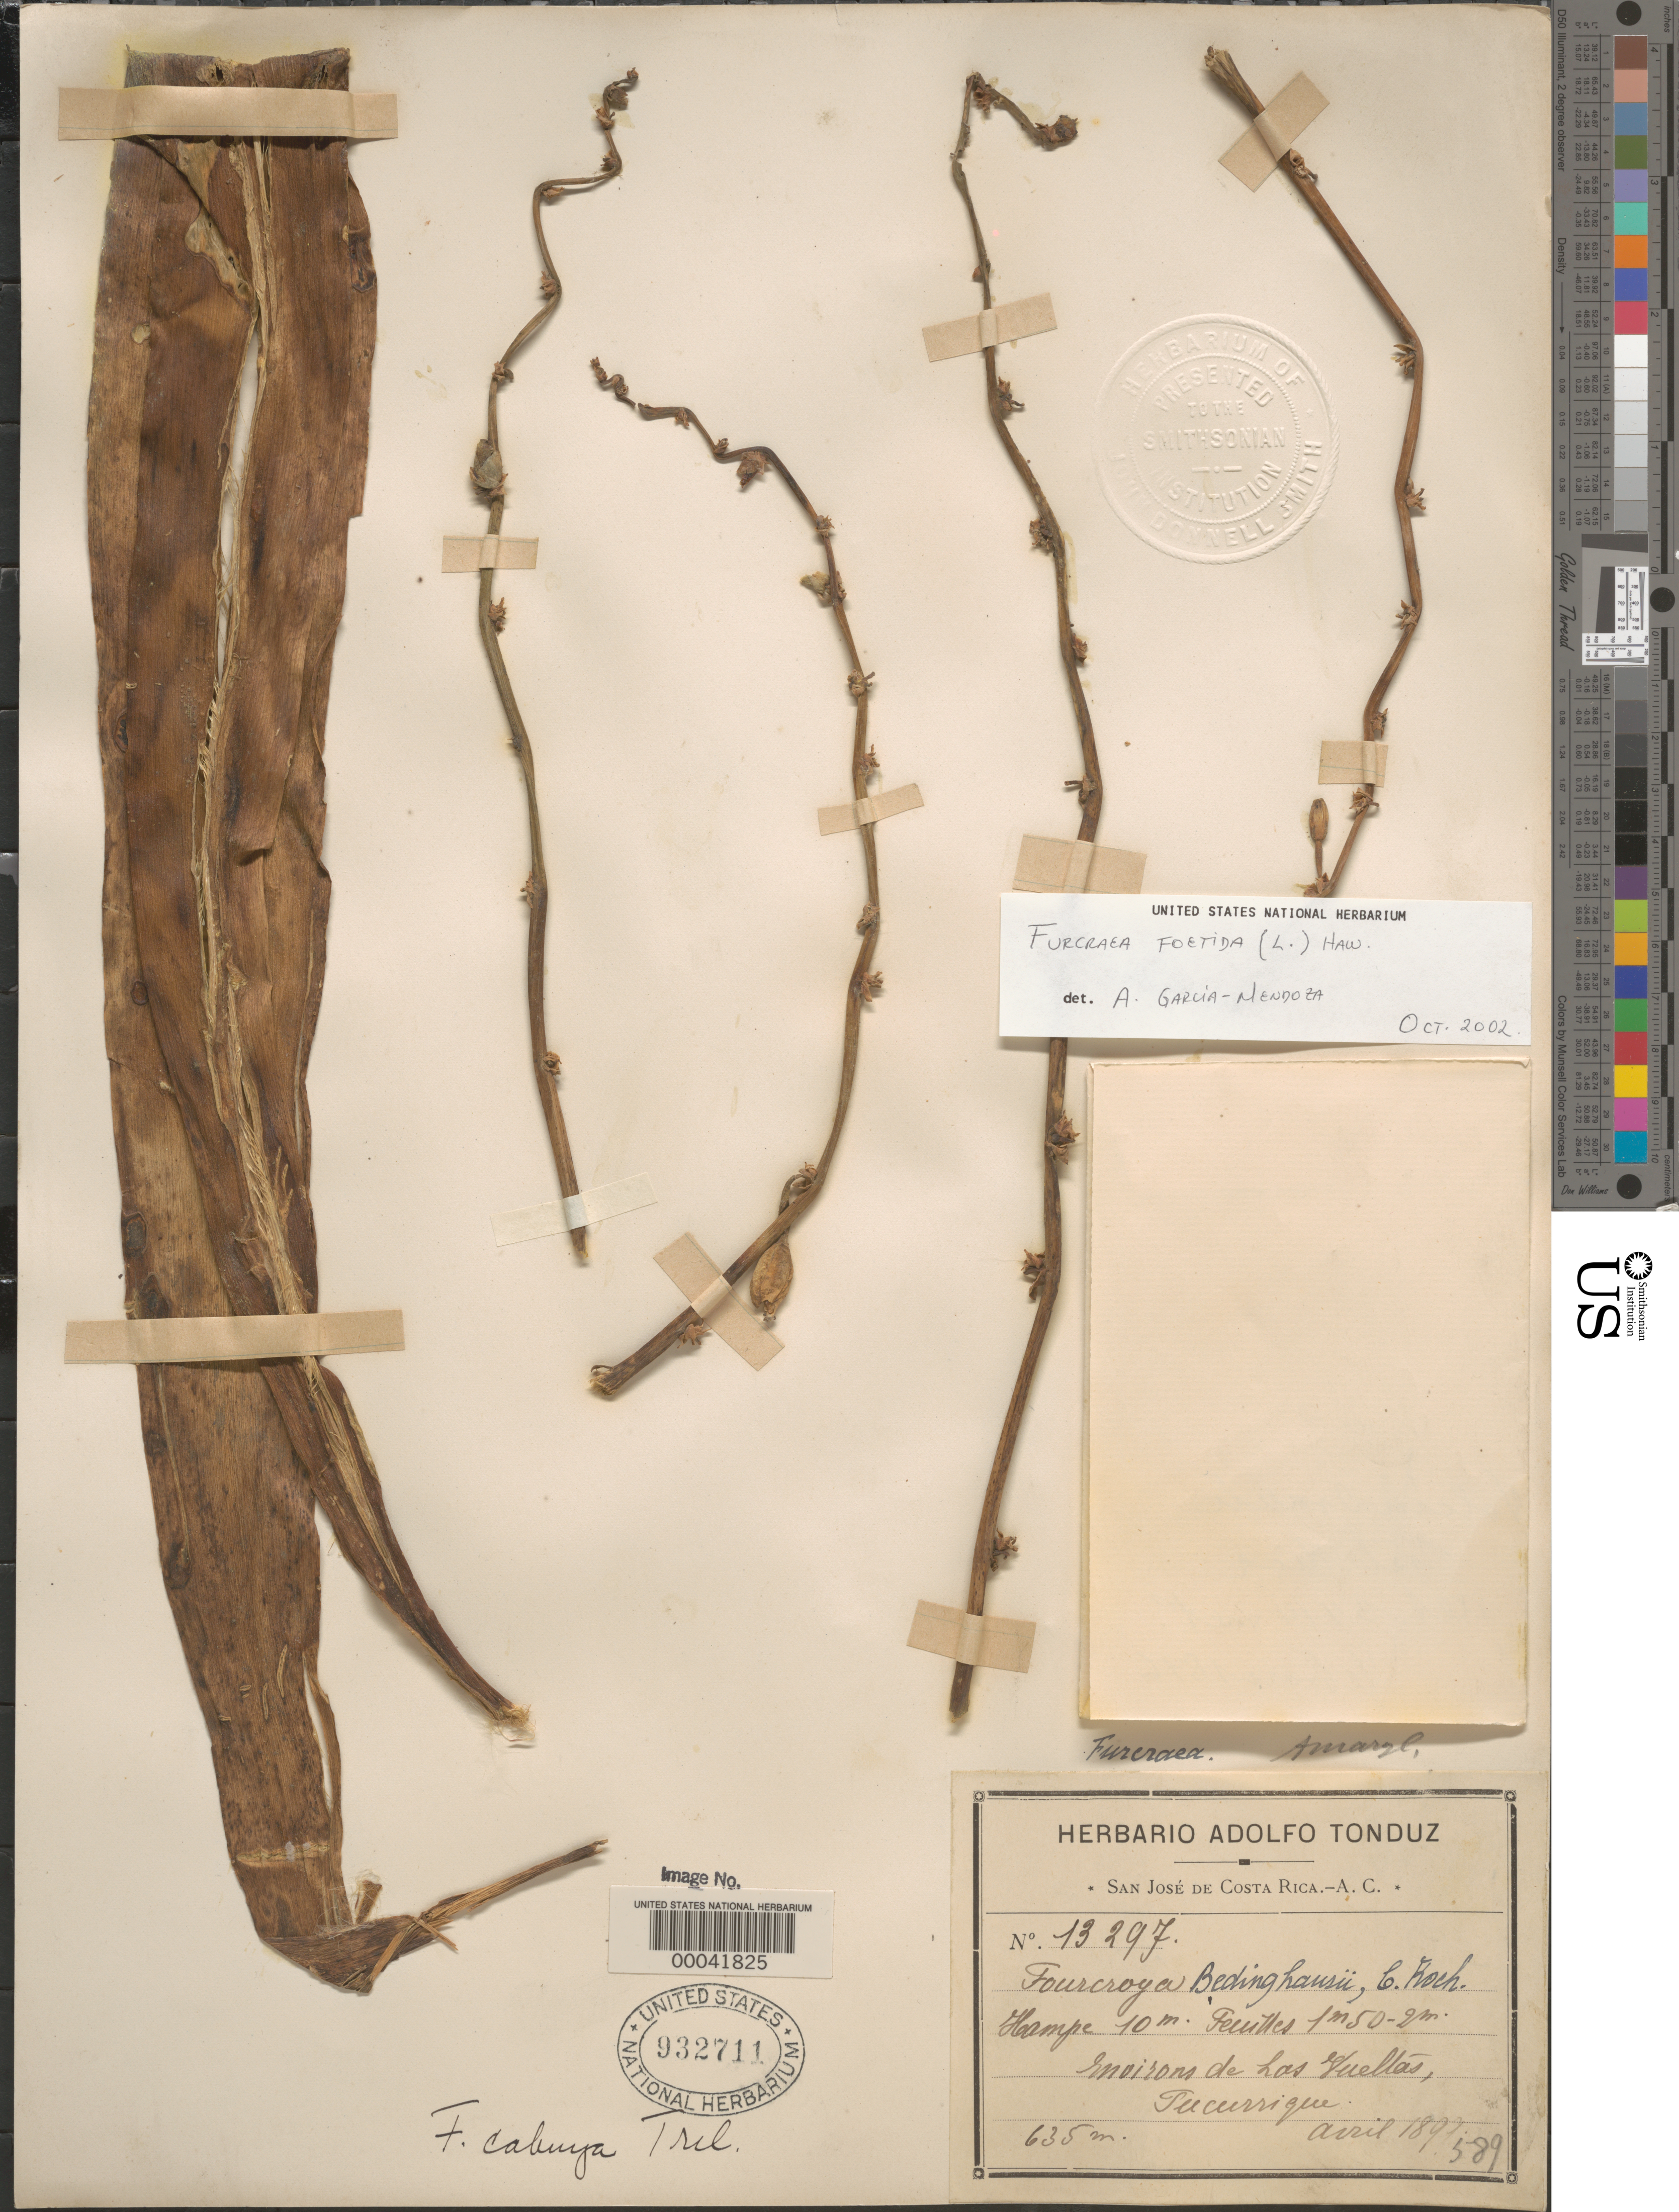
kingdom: Plantae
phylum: Tracheophyta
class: Liliopsida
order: Asparagales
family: Asparagaceae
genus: Furcraea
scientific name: Furcraea foetida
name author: (L.) Haw.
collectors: A. Tonduz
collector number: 13297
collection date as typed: Apr 1899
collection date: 1899-04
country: Costa Rica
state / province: San José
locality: Tucurrique, envirens de las hueltas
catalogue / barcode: US 932711